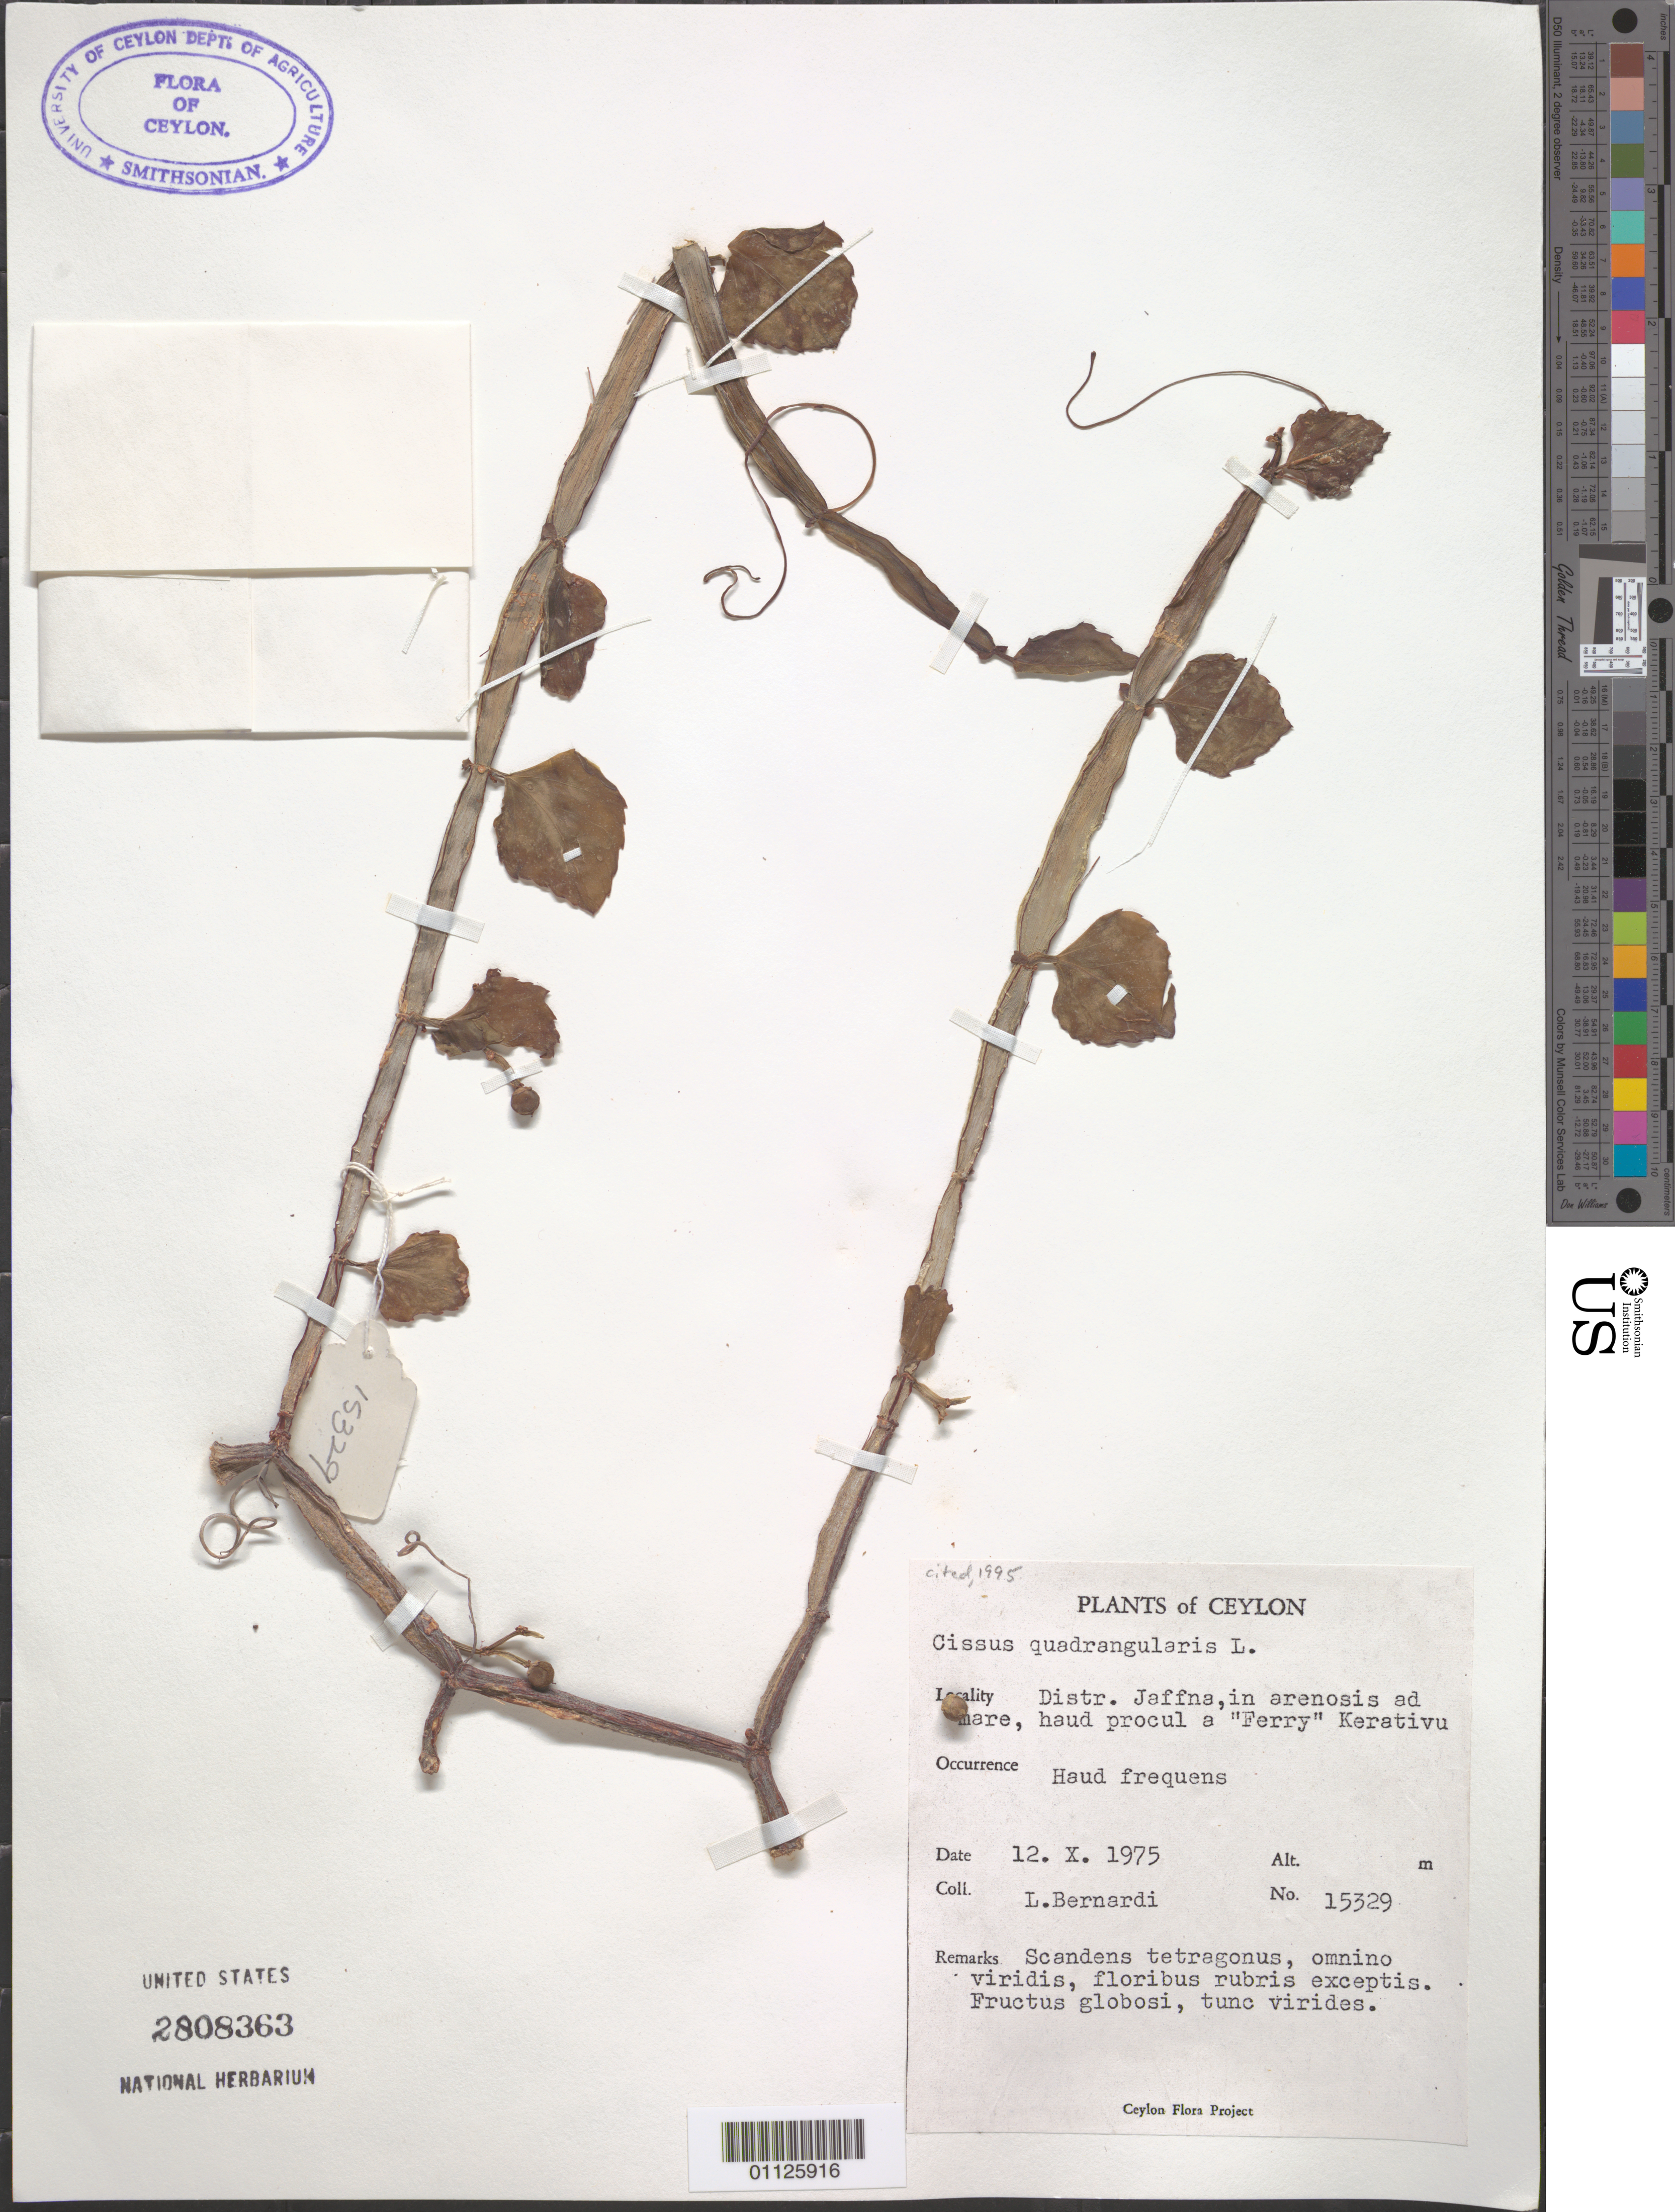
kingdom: Plantae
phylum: Tracheophyta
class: Magnoliopsida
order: Vitales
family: Vitaceae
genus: Cissus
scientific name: Cissus quadrangularis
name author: L.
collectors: A. L. Bernardi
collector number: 15329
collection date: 1975-10-12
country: Sri Lanka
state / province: Northern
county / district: Jaffna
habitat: Scandens tetragonus.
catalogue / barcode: US 2808363